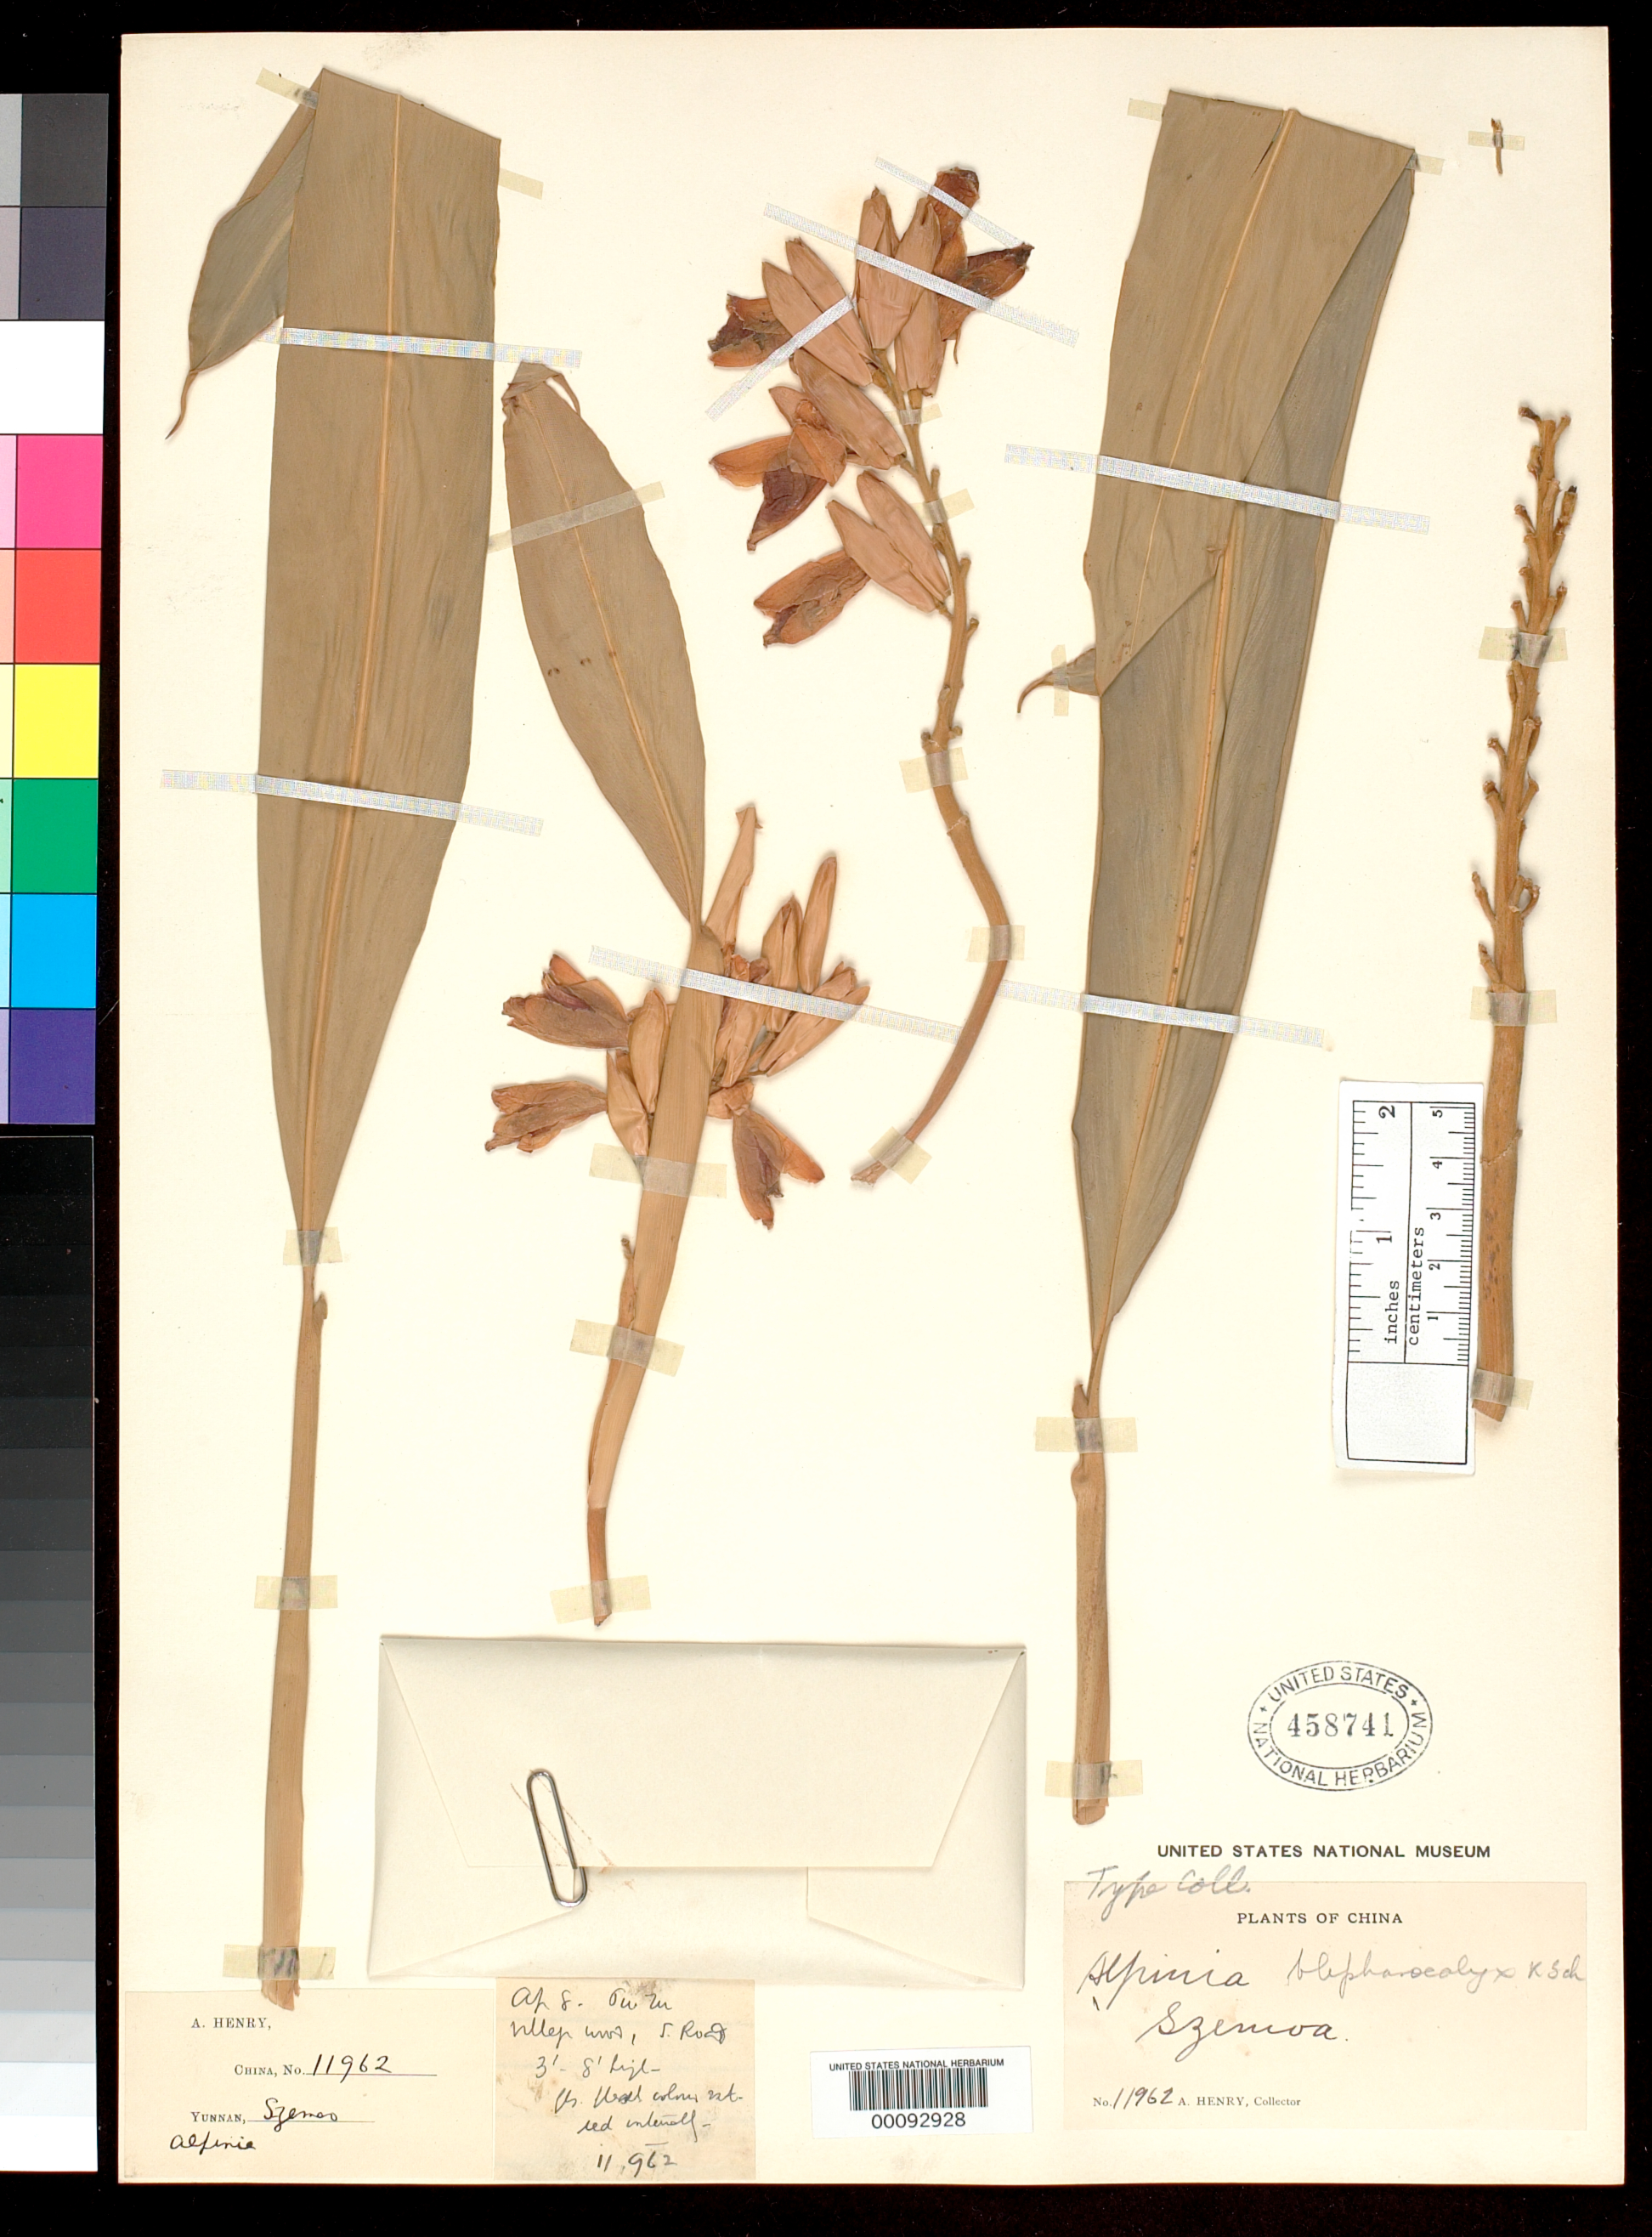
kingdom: Plantae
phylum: Tracheophyta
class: Liliopsida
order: Zingiberales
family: Zingiberaceae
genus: Alpinia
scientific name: Alpinia blepharocalyx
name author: K. Schum. in Engl.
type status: Type Collection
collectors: A. Henry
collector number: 11962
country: China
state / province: Yunnan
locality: Szemoa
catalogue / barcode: US 458741